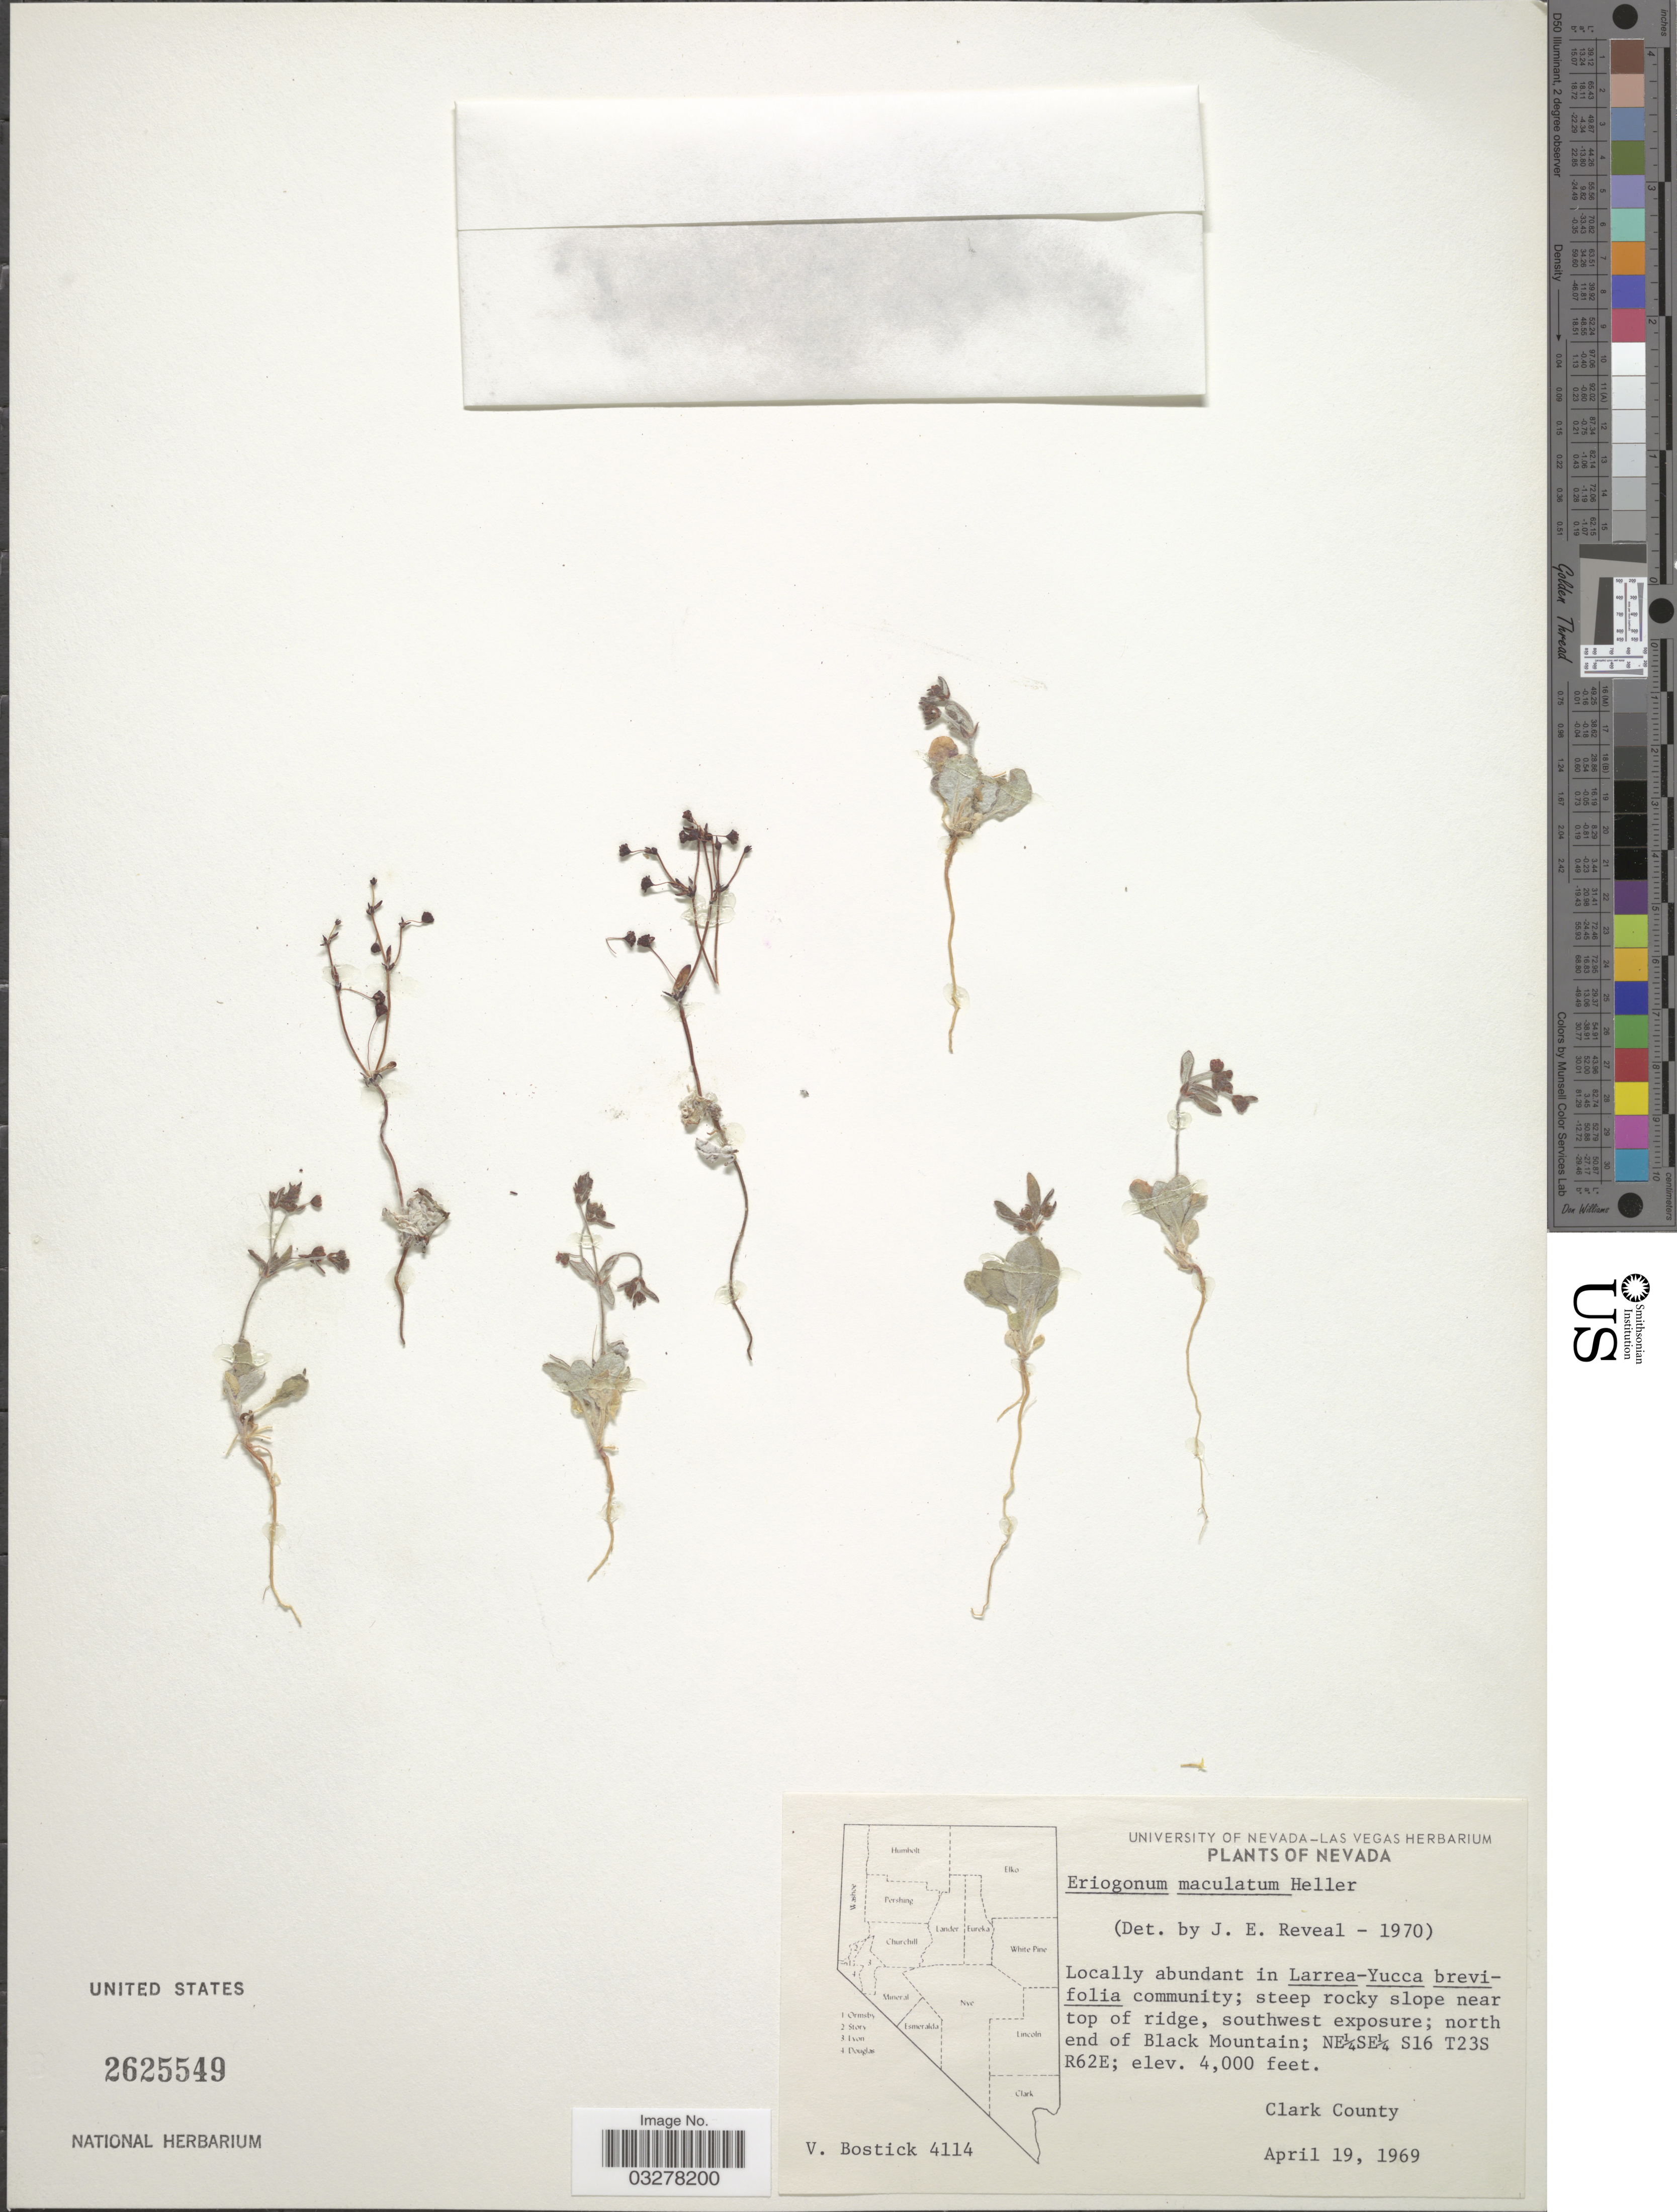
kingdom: Plantae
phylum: Tracheophyta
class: Magnoliopsida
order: Caryophyllales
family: Polygonaceae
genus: Eriogonum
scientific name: Eriogonum maculatum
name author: A. Heller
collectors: V. Bostick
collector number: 4114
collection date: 1969-04-19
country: United States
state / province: Nevada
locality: Near top of ridge, southwest exposure; north end of Black Mountain: NE¼SE¼ S16 T23S R62E. Clark County.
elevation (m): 1219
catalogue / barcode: US 2625549